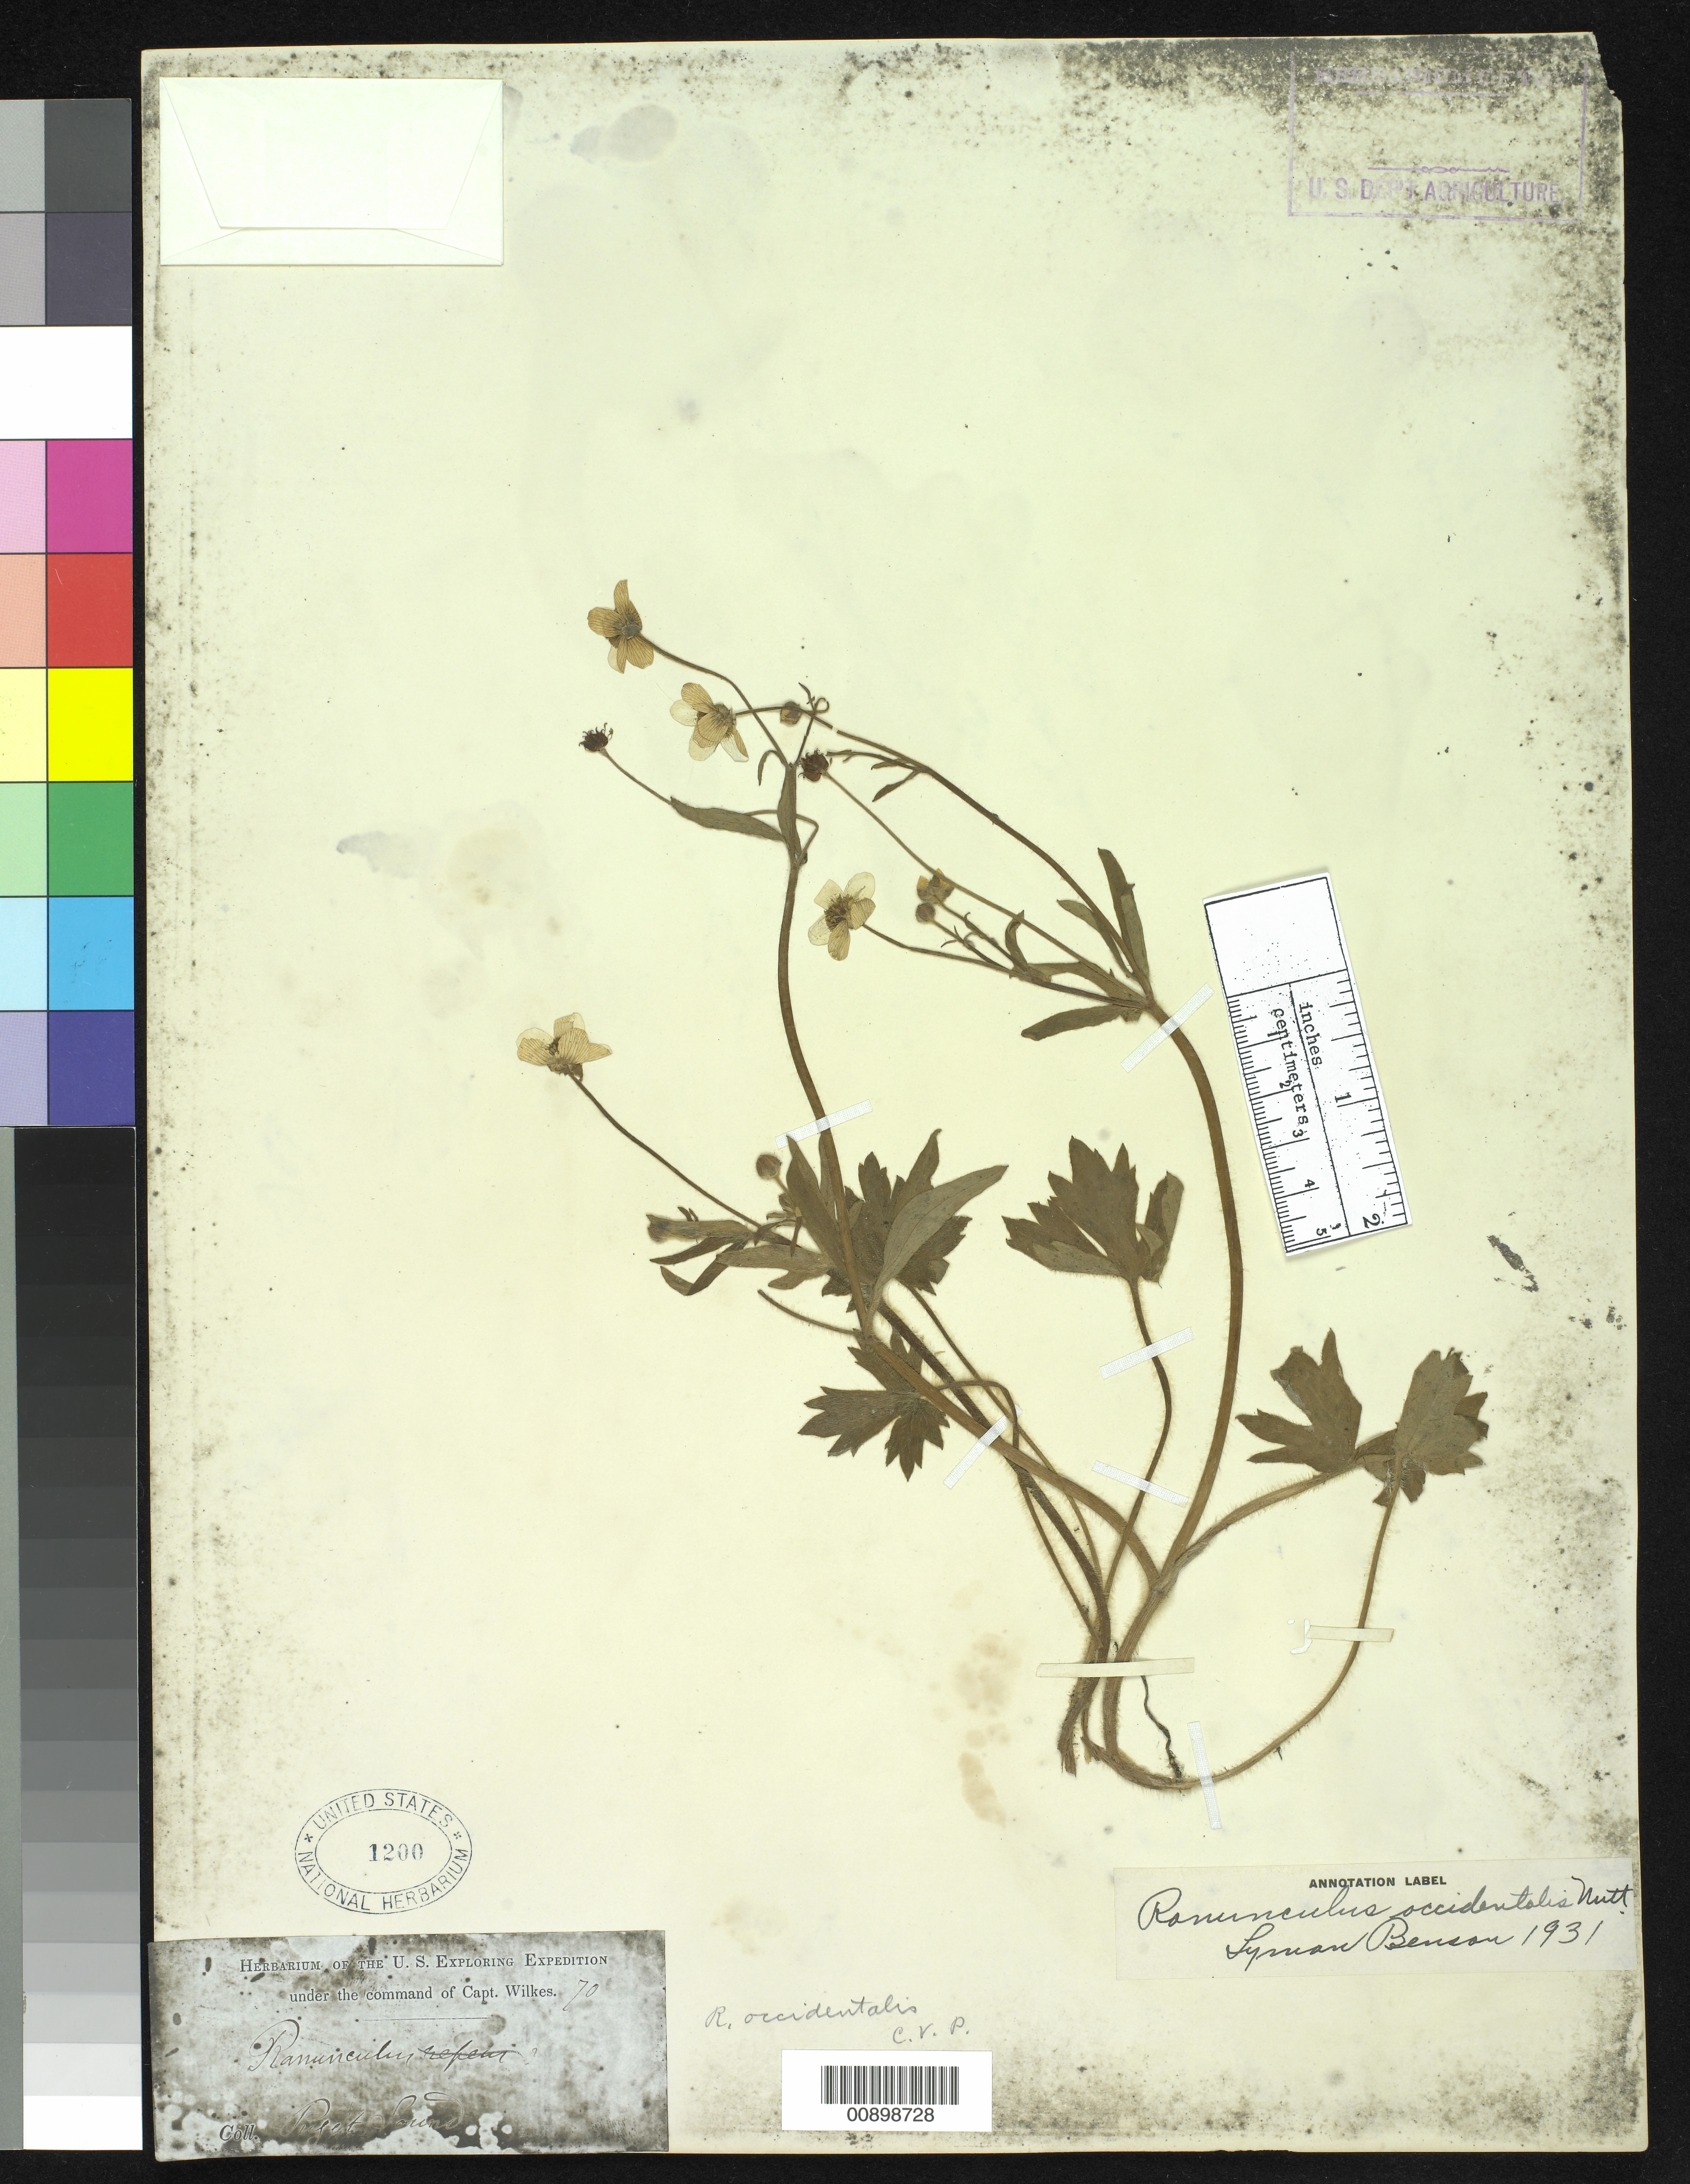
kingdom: Plantae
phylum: Tracheophyta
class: Magnoliopsida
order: Ranunculales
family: Ranunculaceae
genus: Ranunculus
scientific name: Ranunculus occidentalis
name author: Nutt.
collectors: Wilkes Explor. Exped.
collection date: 1838/1842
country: United States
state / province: Washington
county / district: King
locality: Puget Sound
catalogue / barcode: US 1200